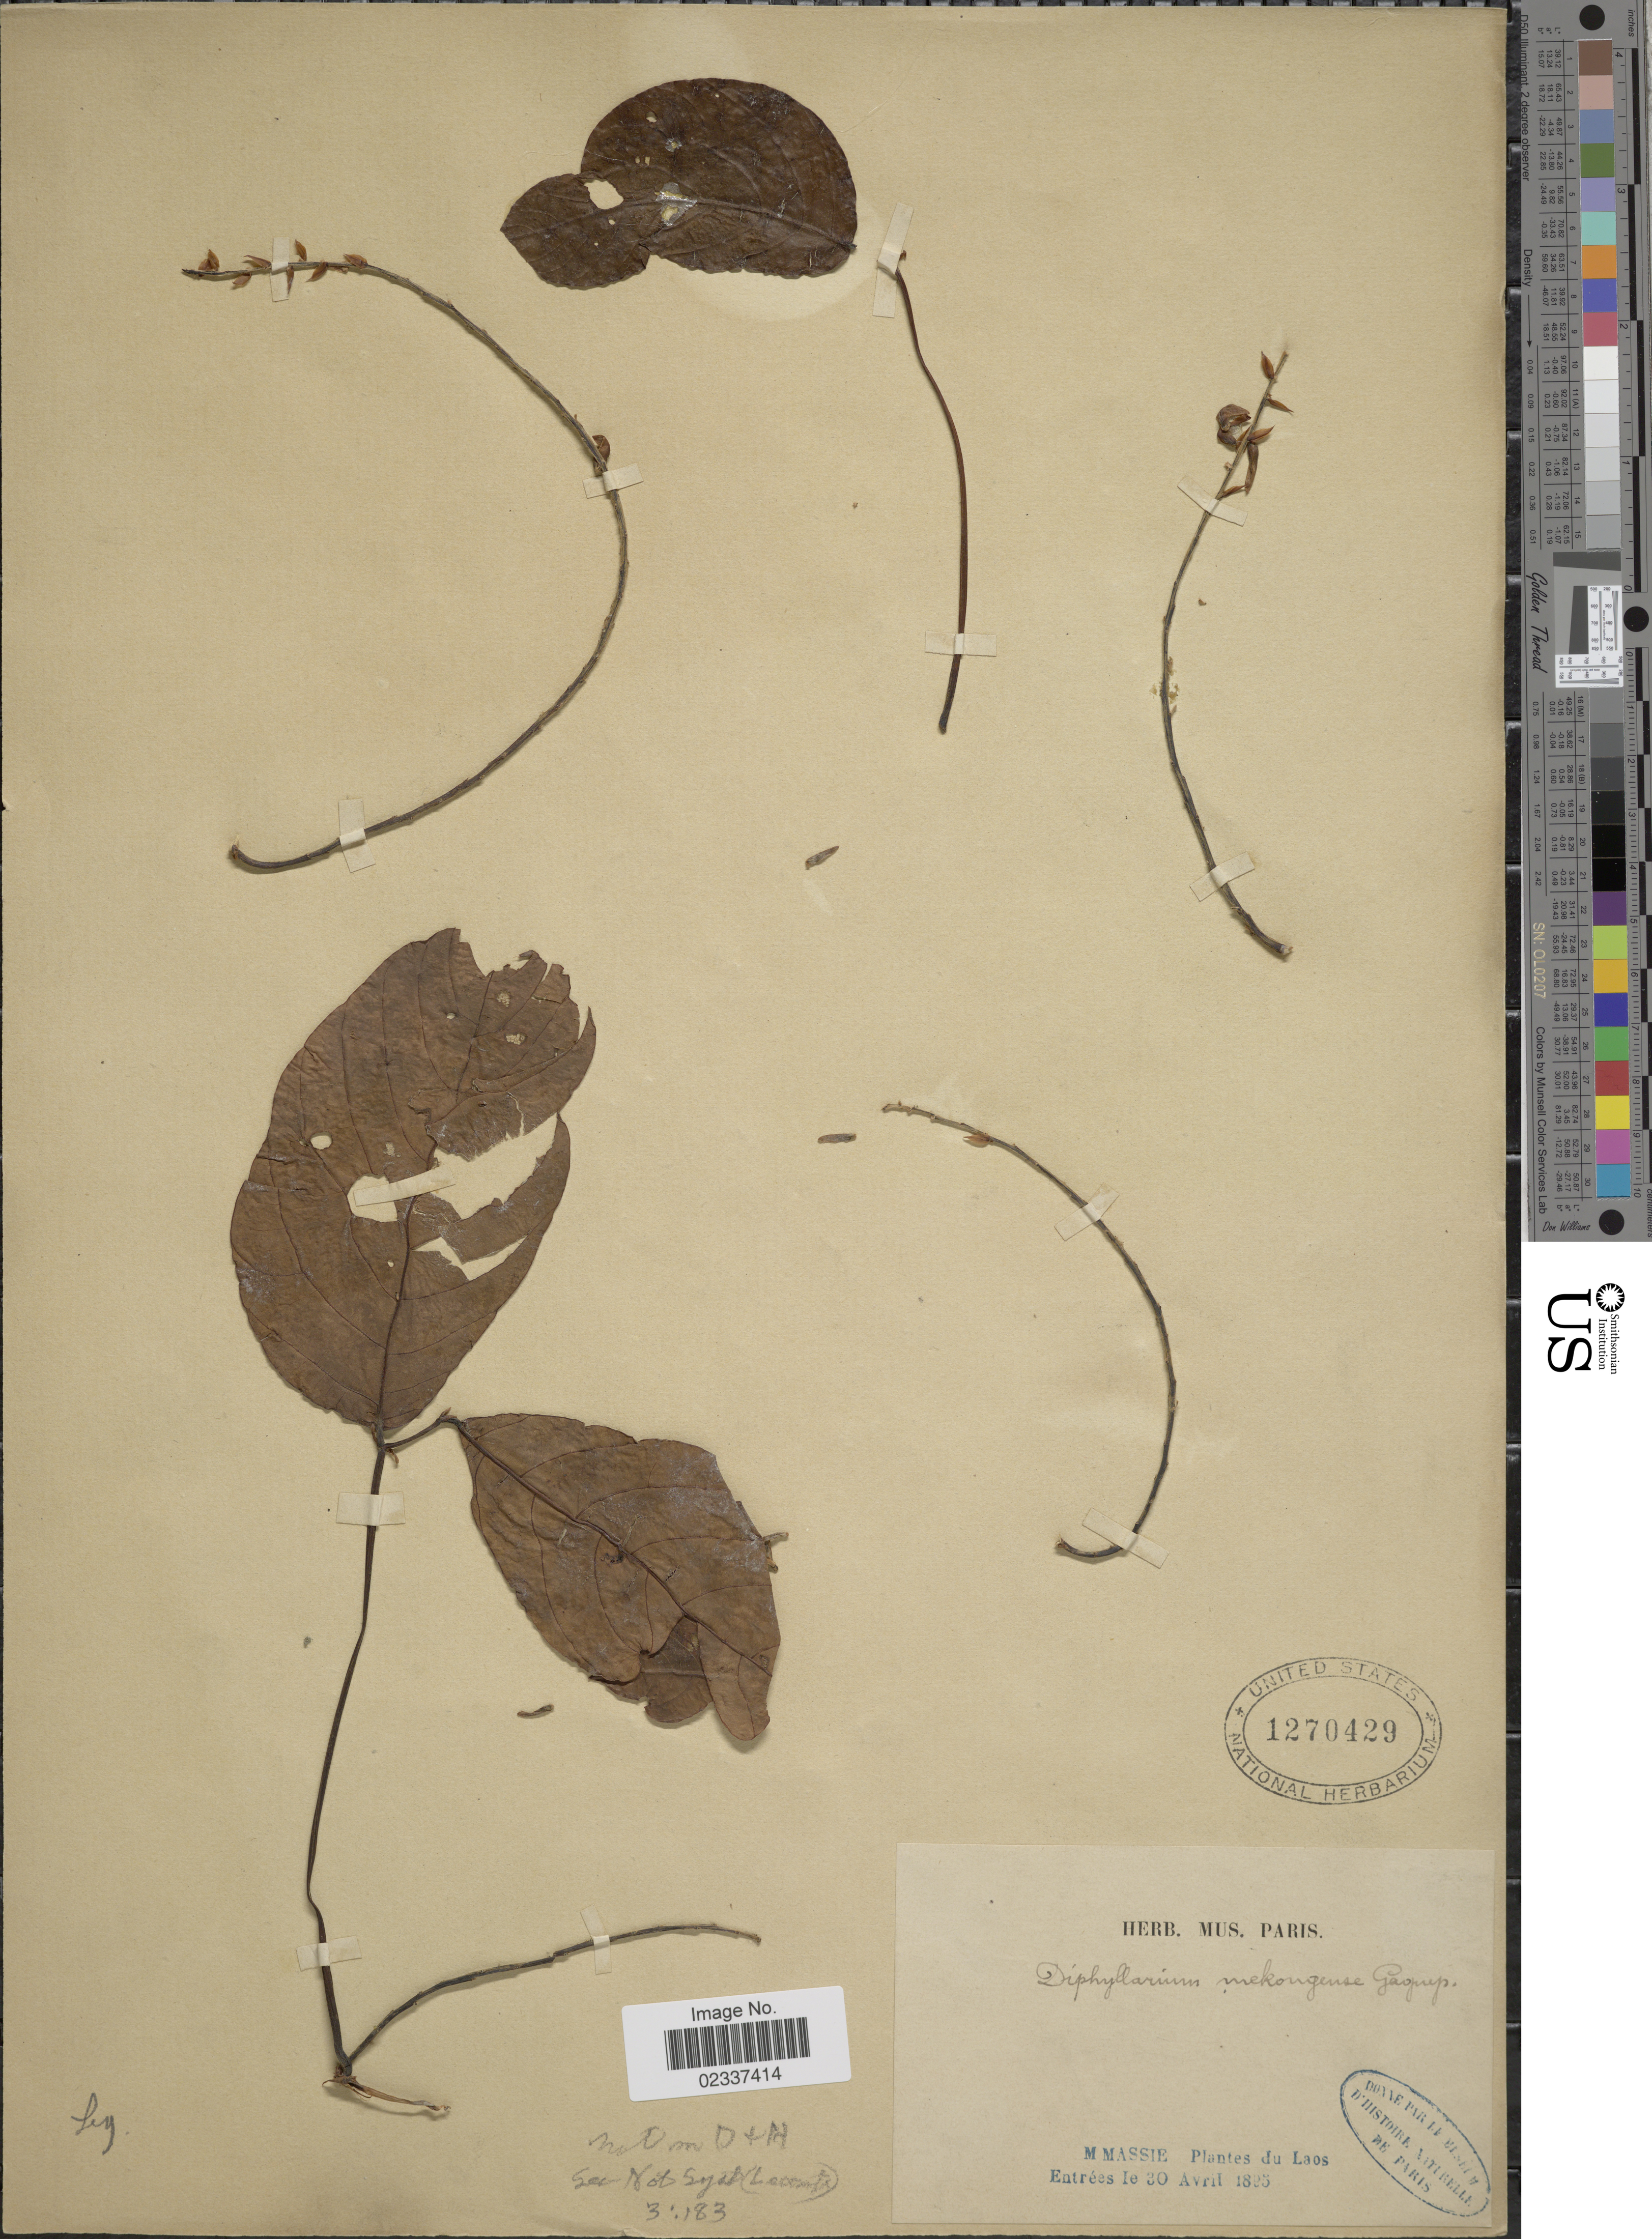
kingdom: Plantae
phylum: Tracheophyta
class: Magnoliopsida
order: Fabales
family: Fabaceae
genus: Diphyllarium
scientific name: Diphyllarium sp.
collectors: M. Massie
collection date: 1895-04-30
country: Laos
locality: Du Laos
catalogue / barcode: US 1270429